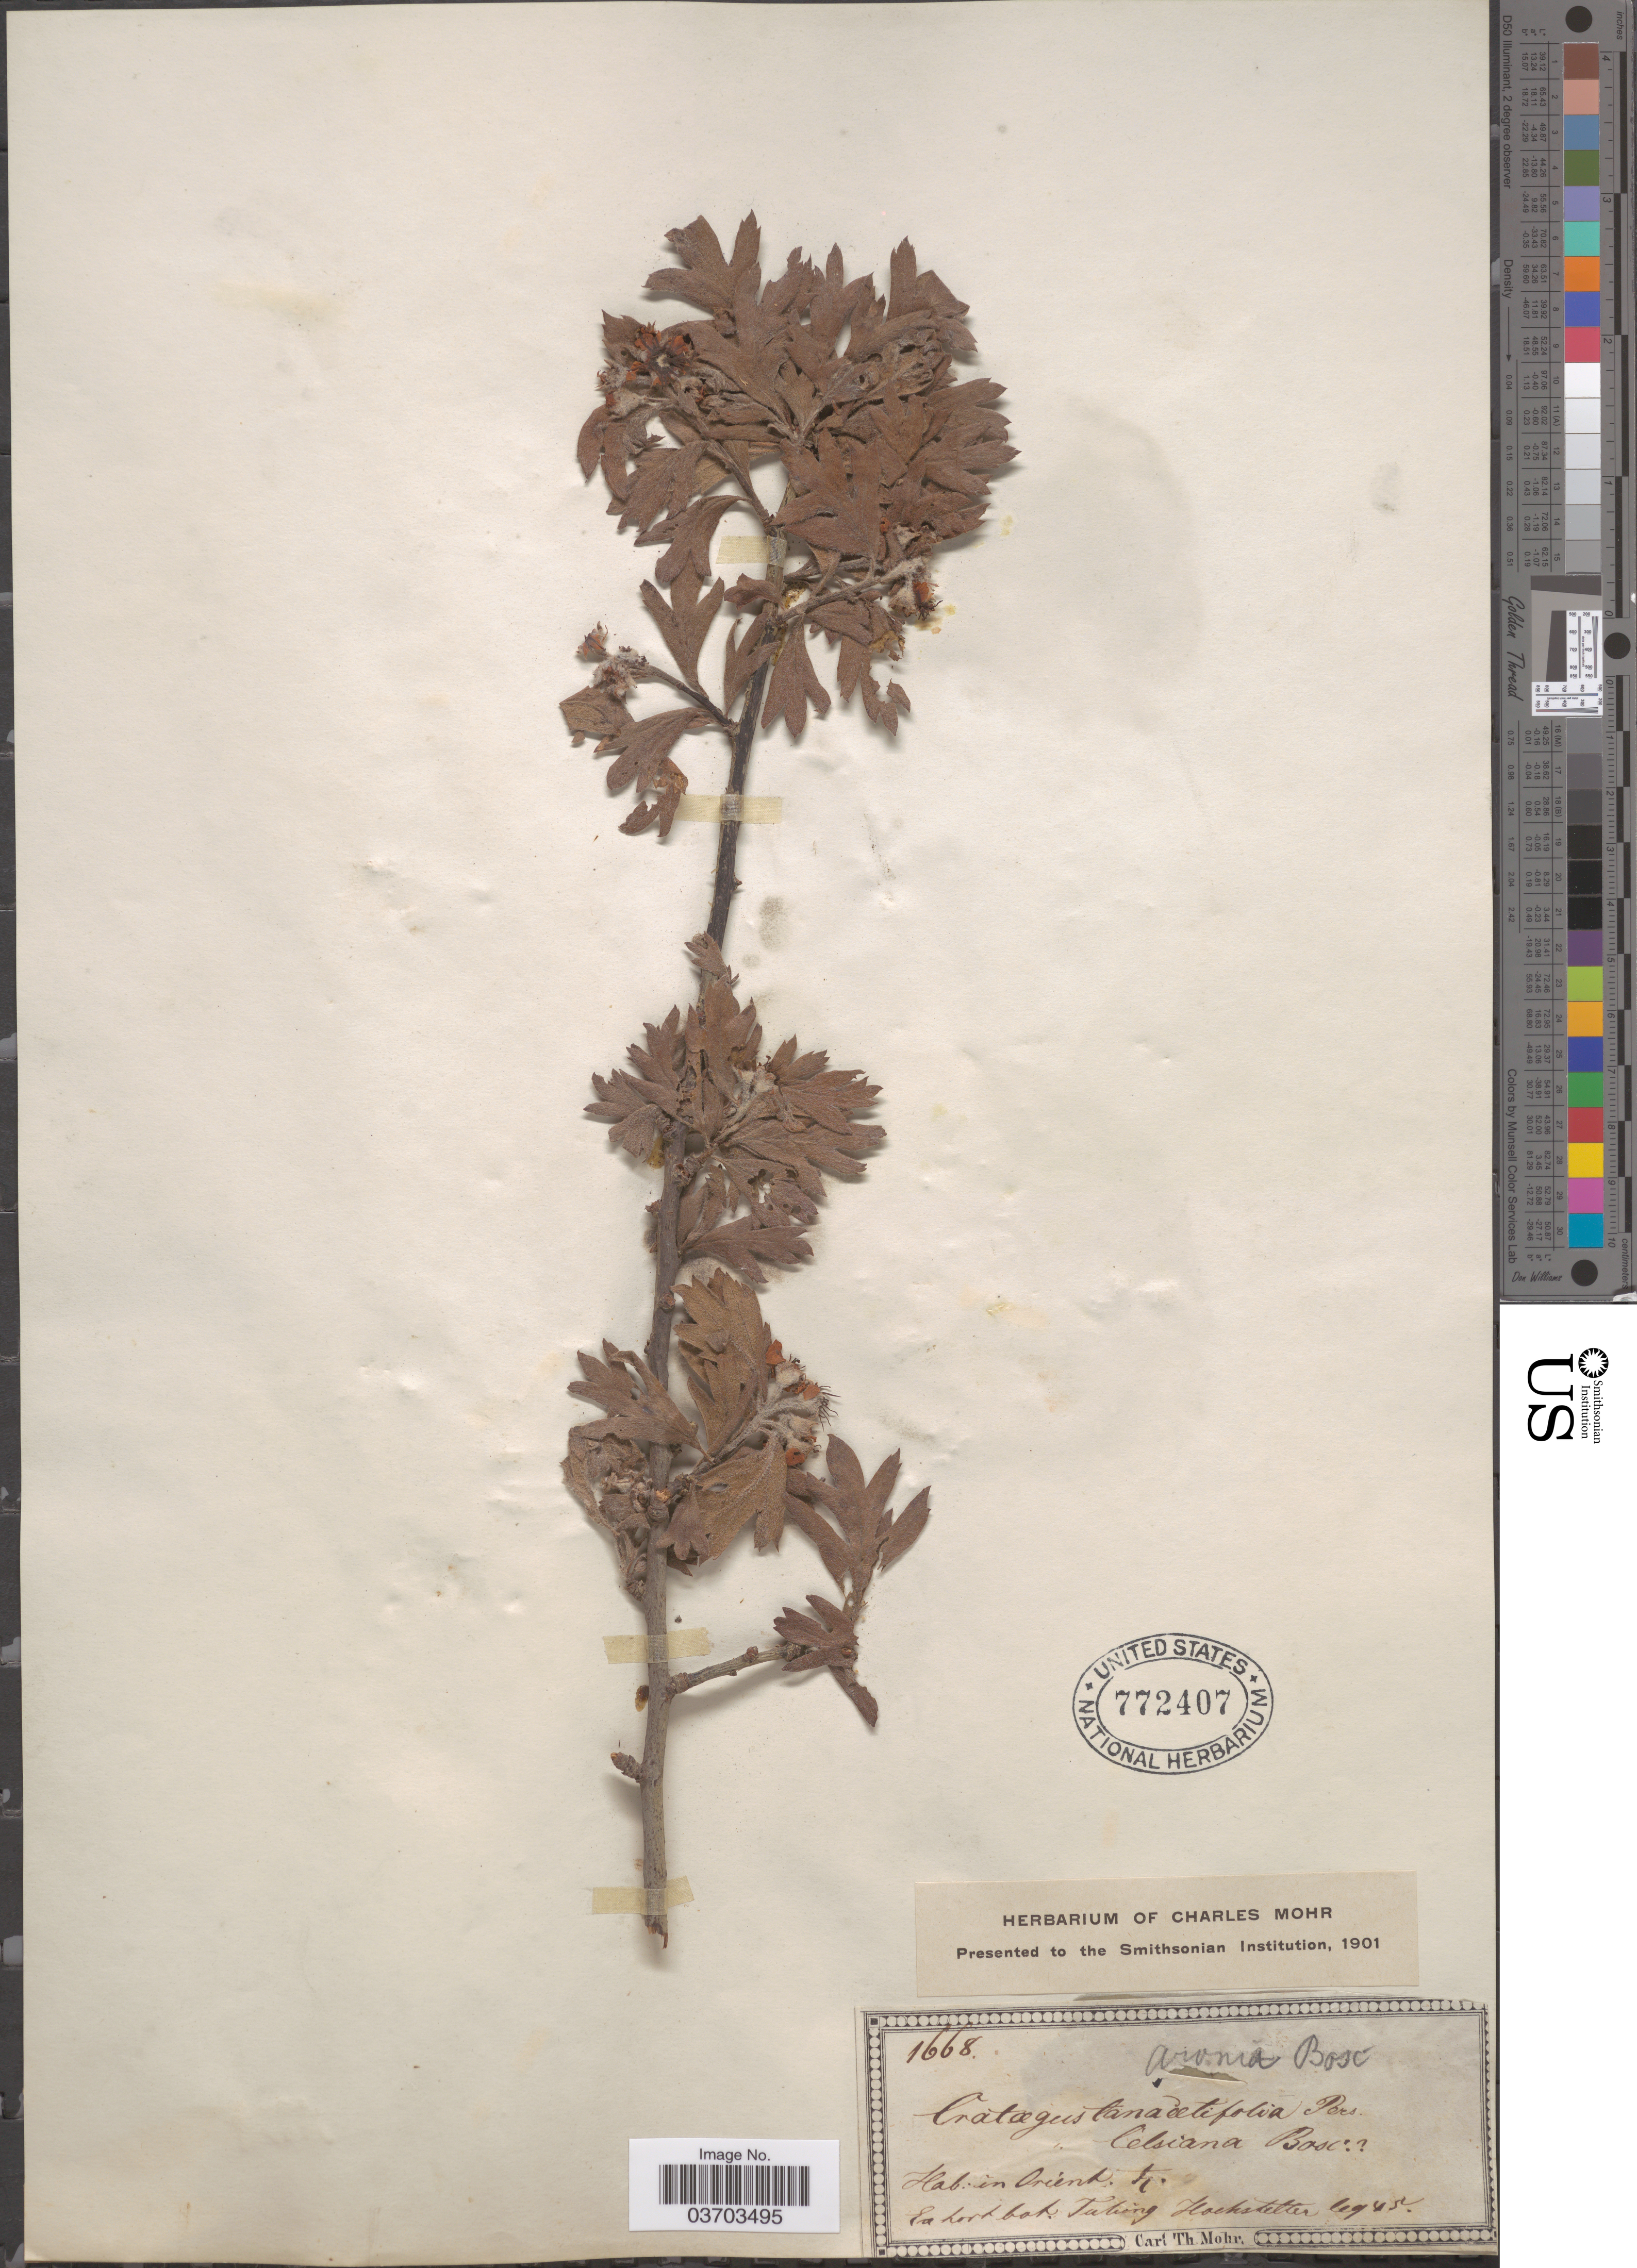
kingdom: Plantae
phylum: Tracheophyta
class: Magnoliopsida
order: Rosales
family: Rosaceae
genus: Crataegus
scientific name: Crataegus azarolus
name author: L.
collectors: -. Hochstetter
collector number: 1668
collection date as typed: Transcribed d/m/y: //45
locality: In Orient. th [interpreted] Ex hort bot. Tubing.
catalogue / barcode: US 772407